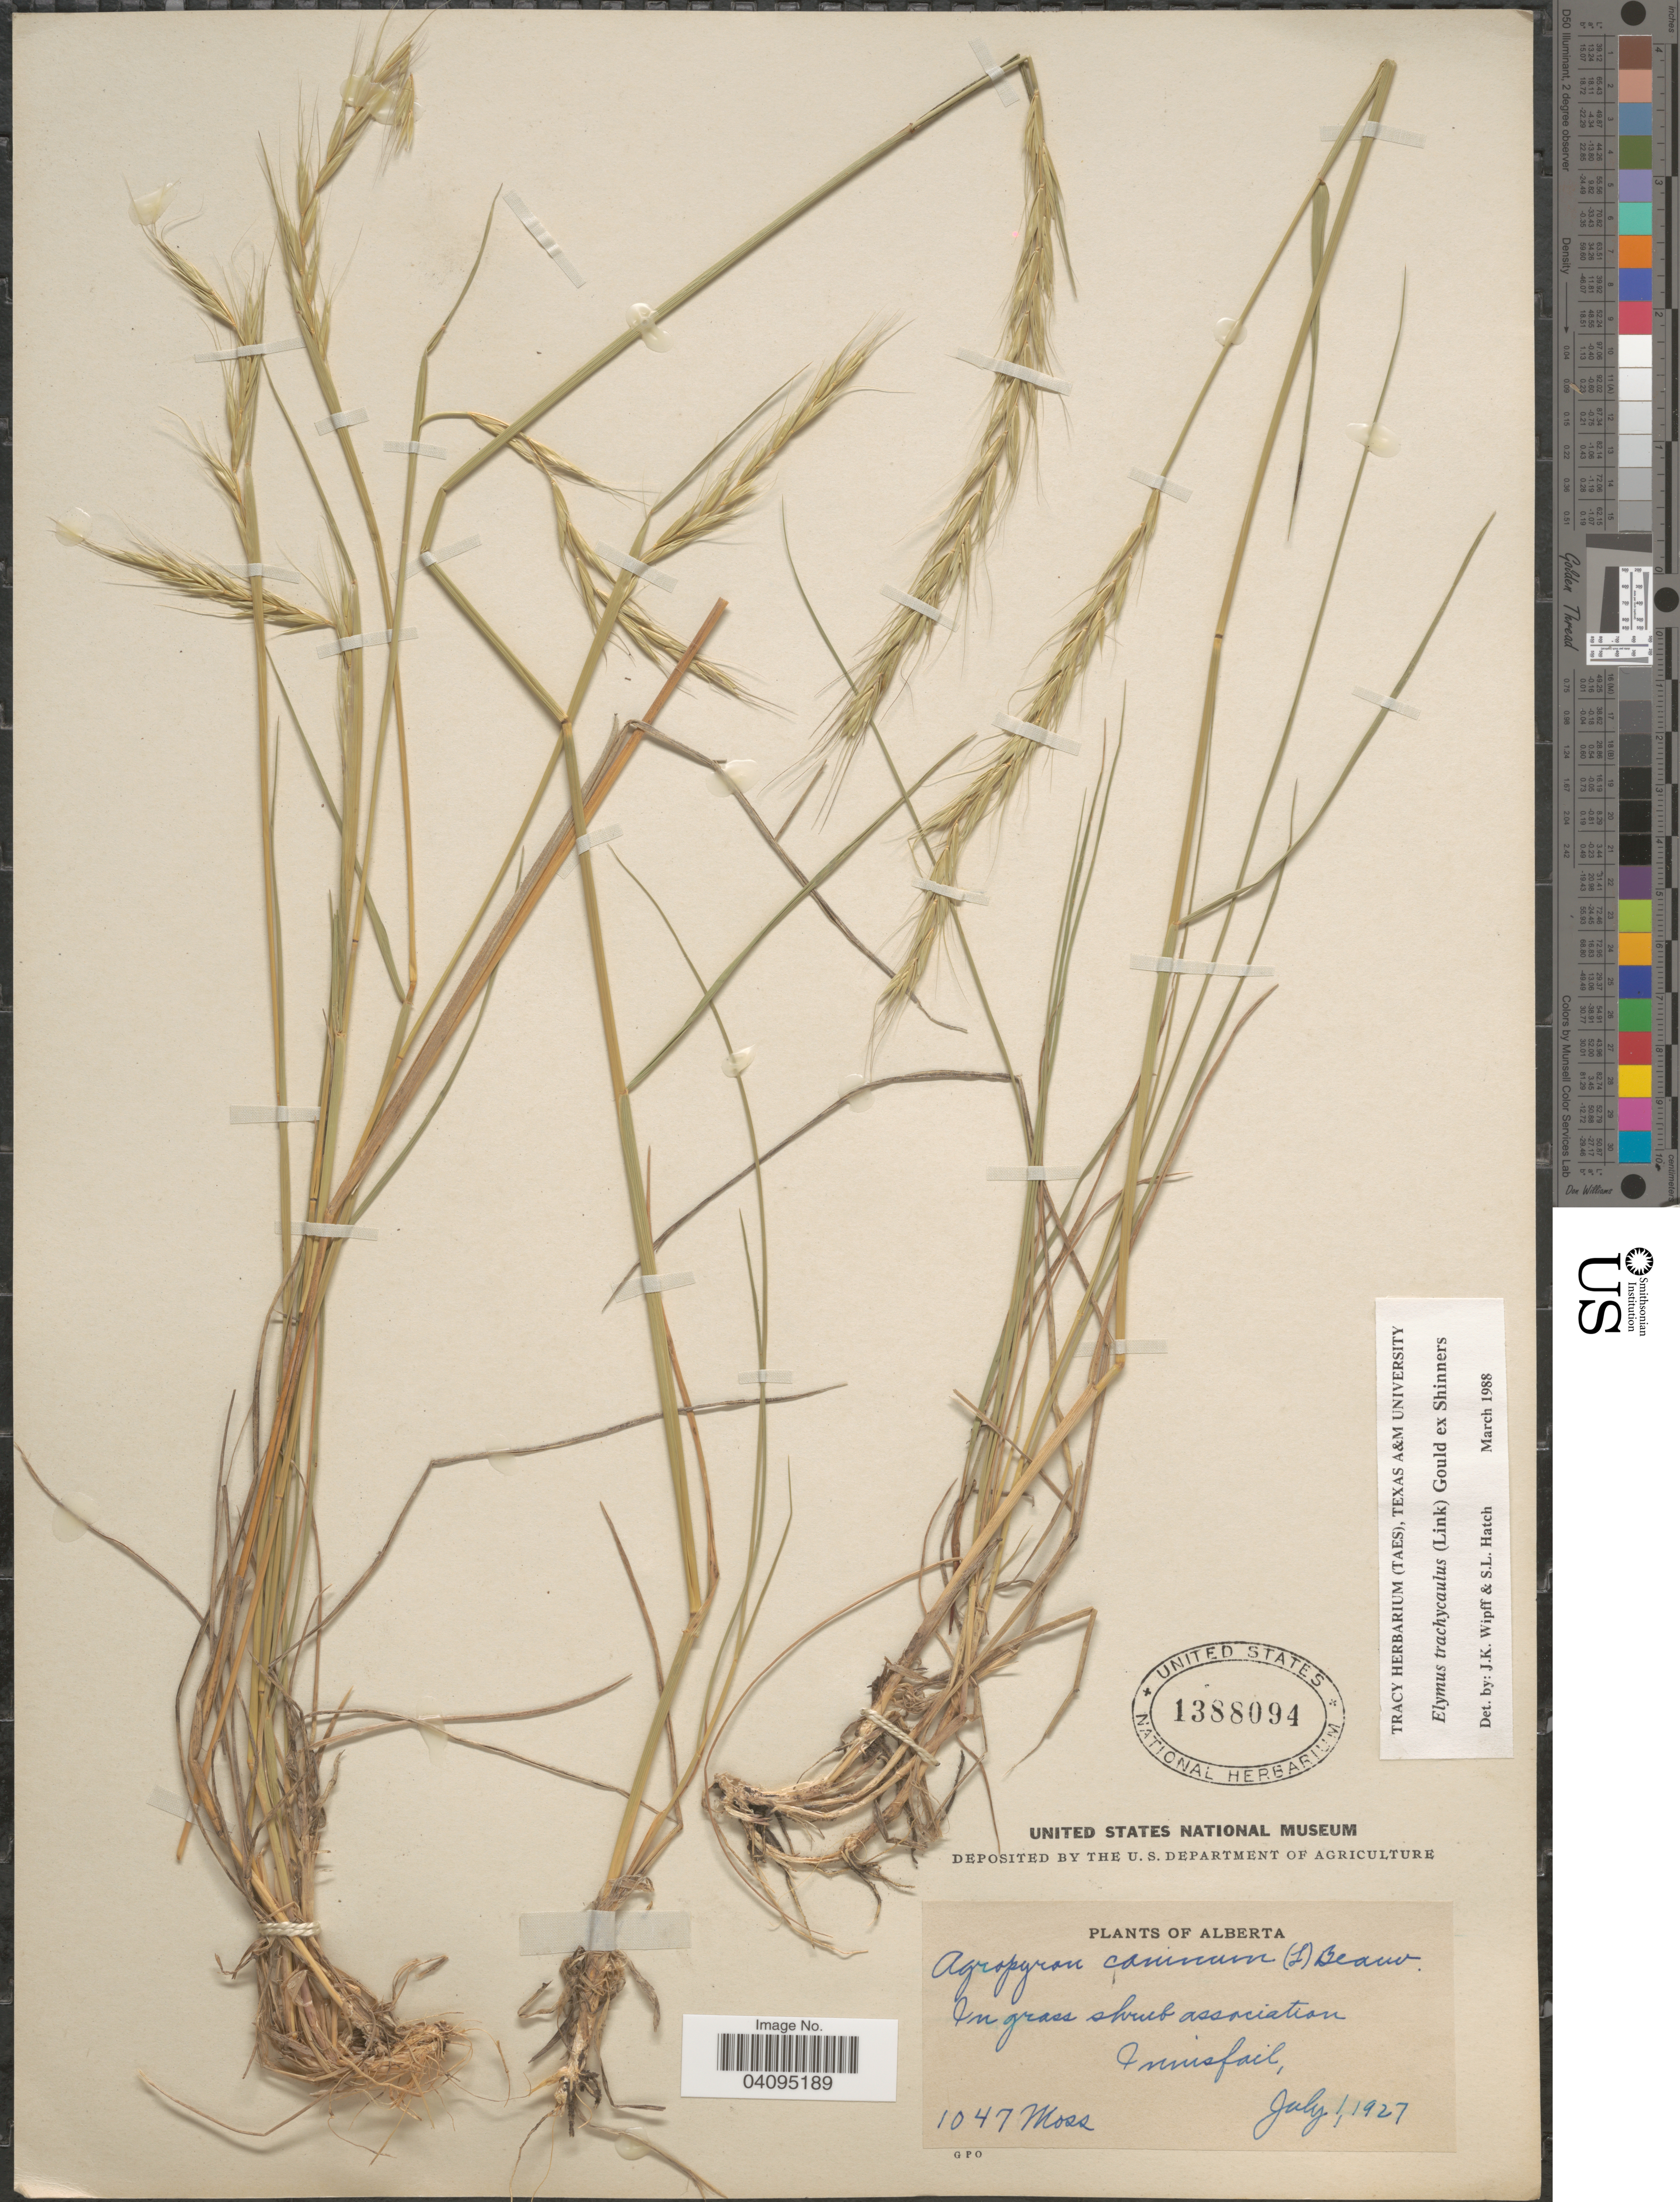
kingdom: Plantae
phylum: Tracheophyta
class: Liliopsida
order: Poales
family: Poaceae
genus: Elymus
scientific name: Elymus trachycaulus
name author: (Link) Gould ex Shinners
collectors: M. B. Moss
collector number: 1047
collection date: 1927-07-01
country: Canada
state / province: Alberta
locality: Innisfail.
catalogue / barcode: US 1388094